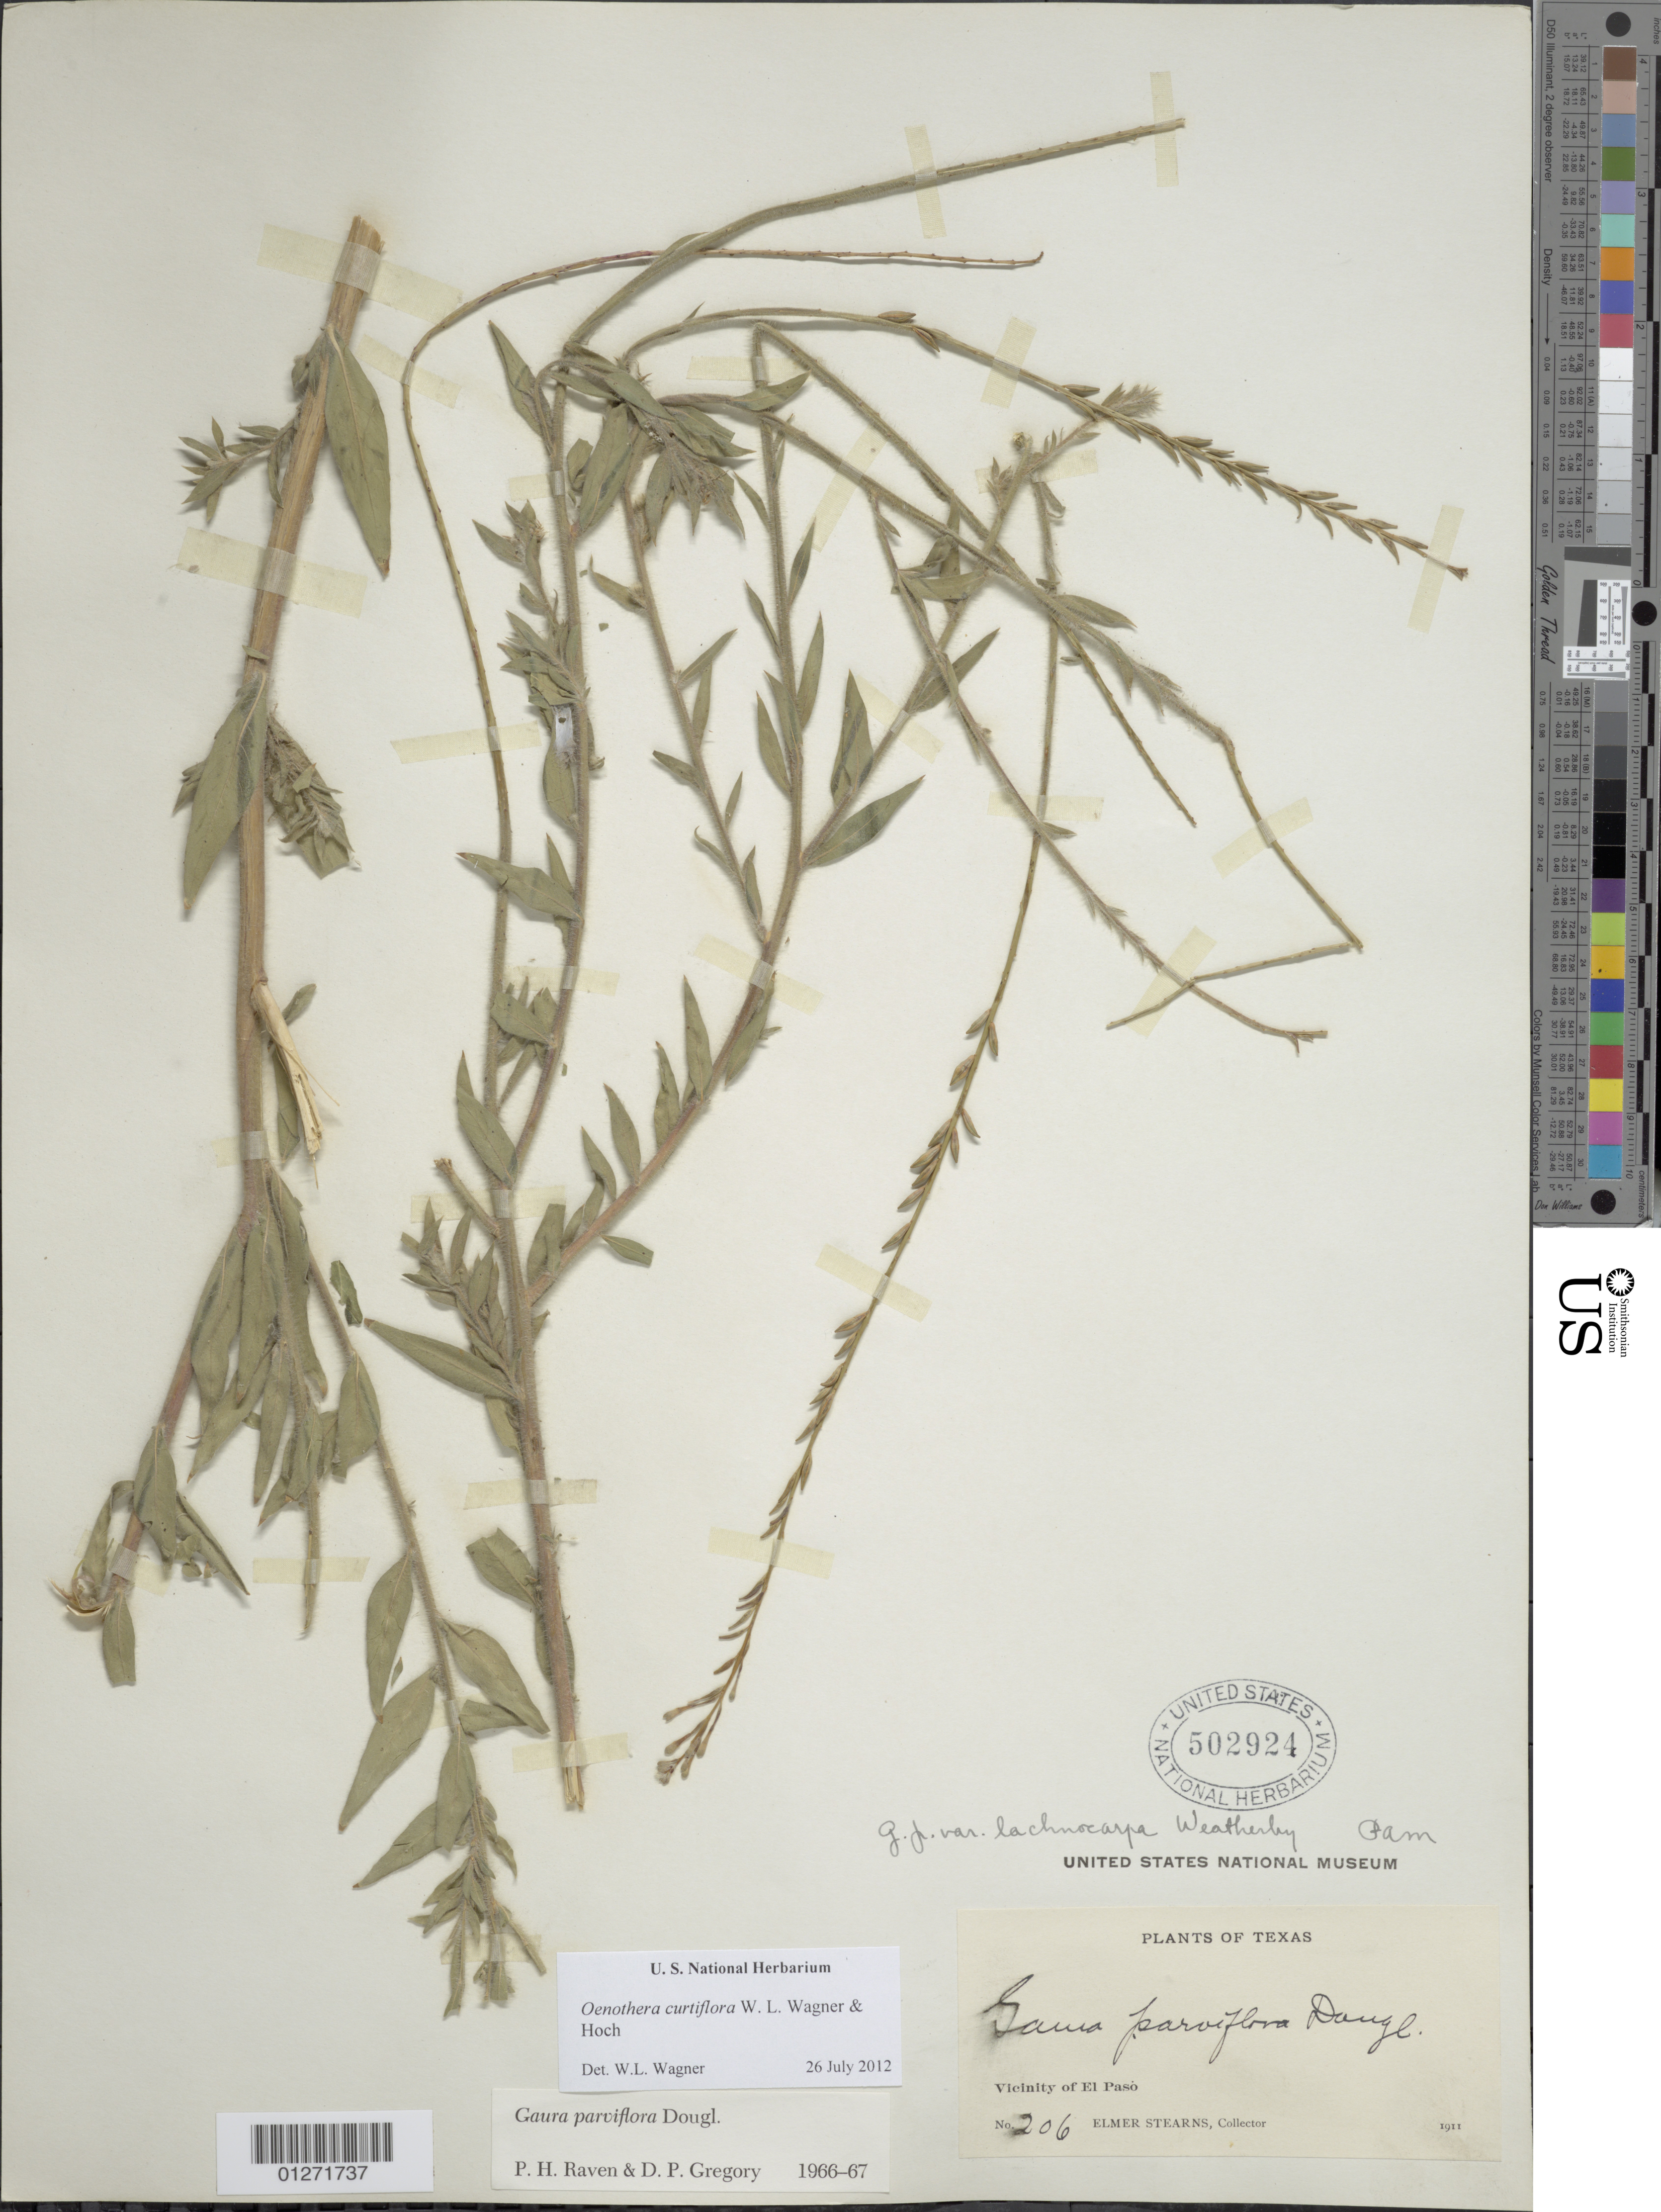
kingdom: Plantae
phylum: Tracheophyta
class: Magnoliopsida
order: Myrtales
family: Onagraceae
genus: Oenothera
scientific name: Oenothera curtiflora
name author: W.L. Wagner & Hoch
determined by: Wagner, W. L., (BOT), Smithsonian Institution - National Museum of Natural History (UNITED STATES)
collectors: E. Stearns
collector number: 206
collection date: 1911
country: United States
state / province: Texas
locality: Vicinity of El Paso.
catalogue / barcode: US 502924